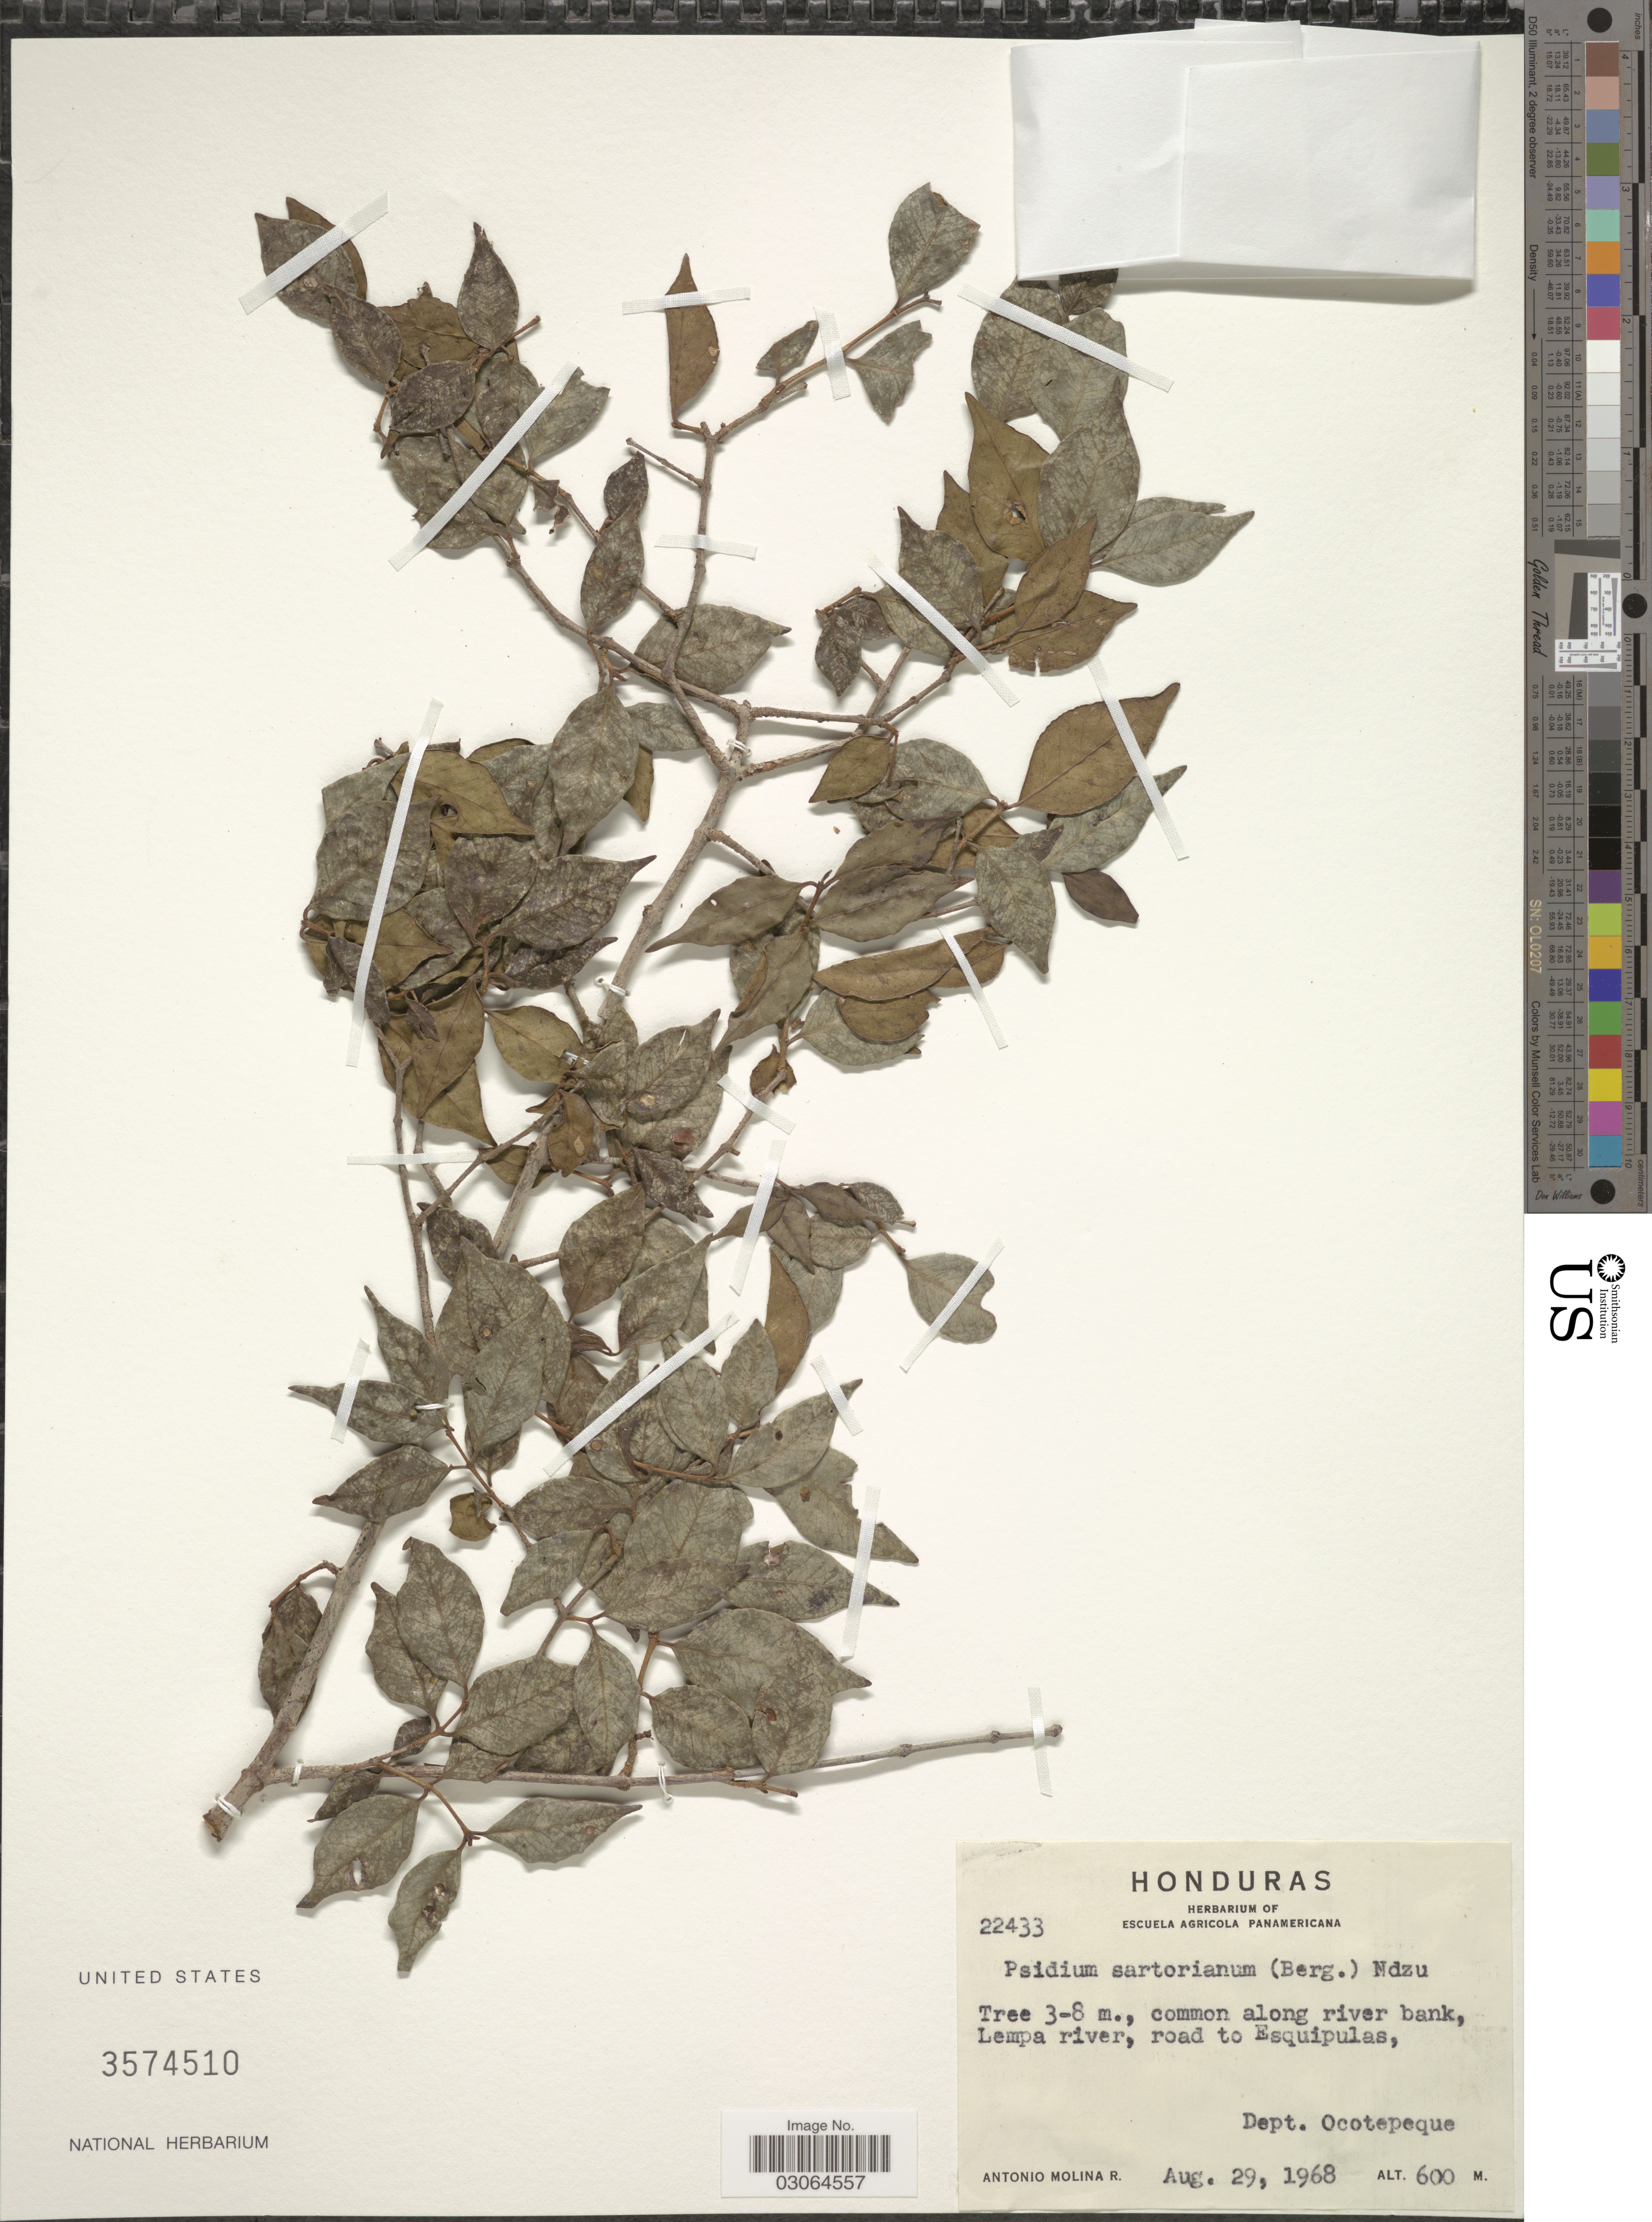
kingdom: Plantae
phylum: Tracheophyta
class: Magnoliopsida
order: Myrtales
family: Myrtaceae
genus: Psidium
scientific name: Psidium sartorianum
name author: (O. Berg) Nied.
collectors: A. Molina R.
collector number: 22433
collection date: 1968-08-29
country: Honduras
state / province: Ocotepeque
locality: Common along river bank, Lempa river, road to Esquipulas, Dept. Ocotepeque.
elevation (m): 600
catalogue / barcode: US 3574510